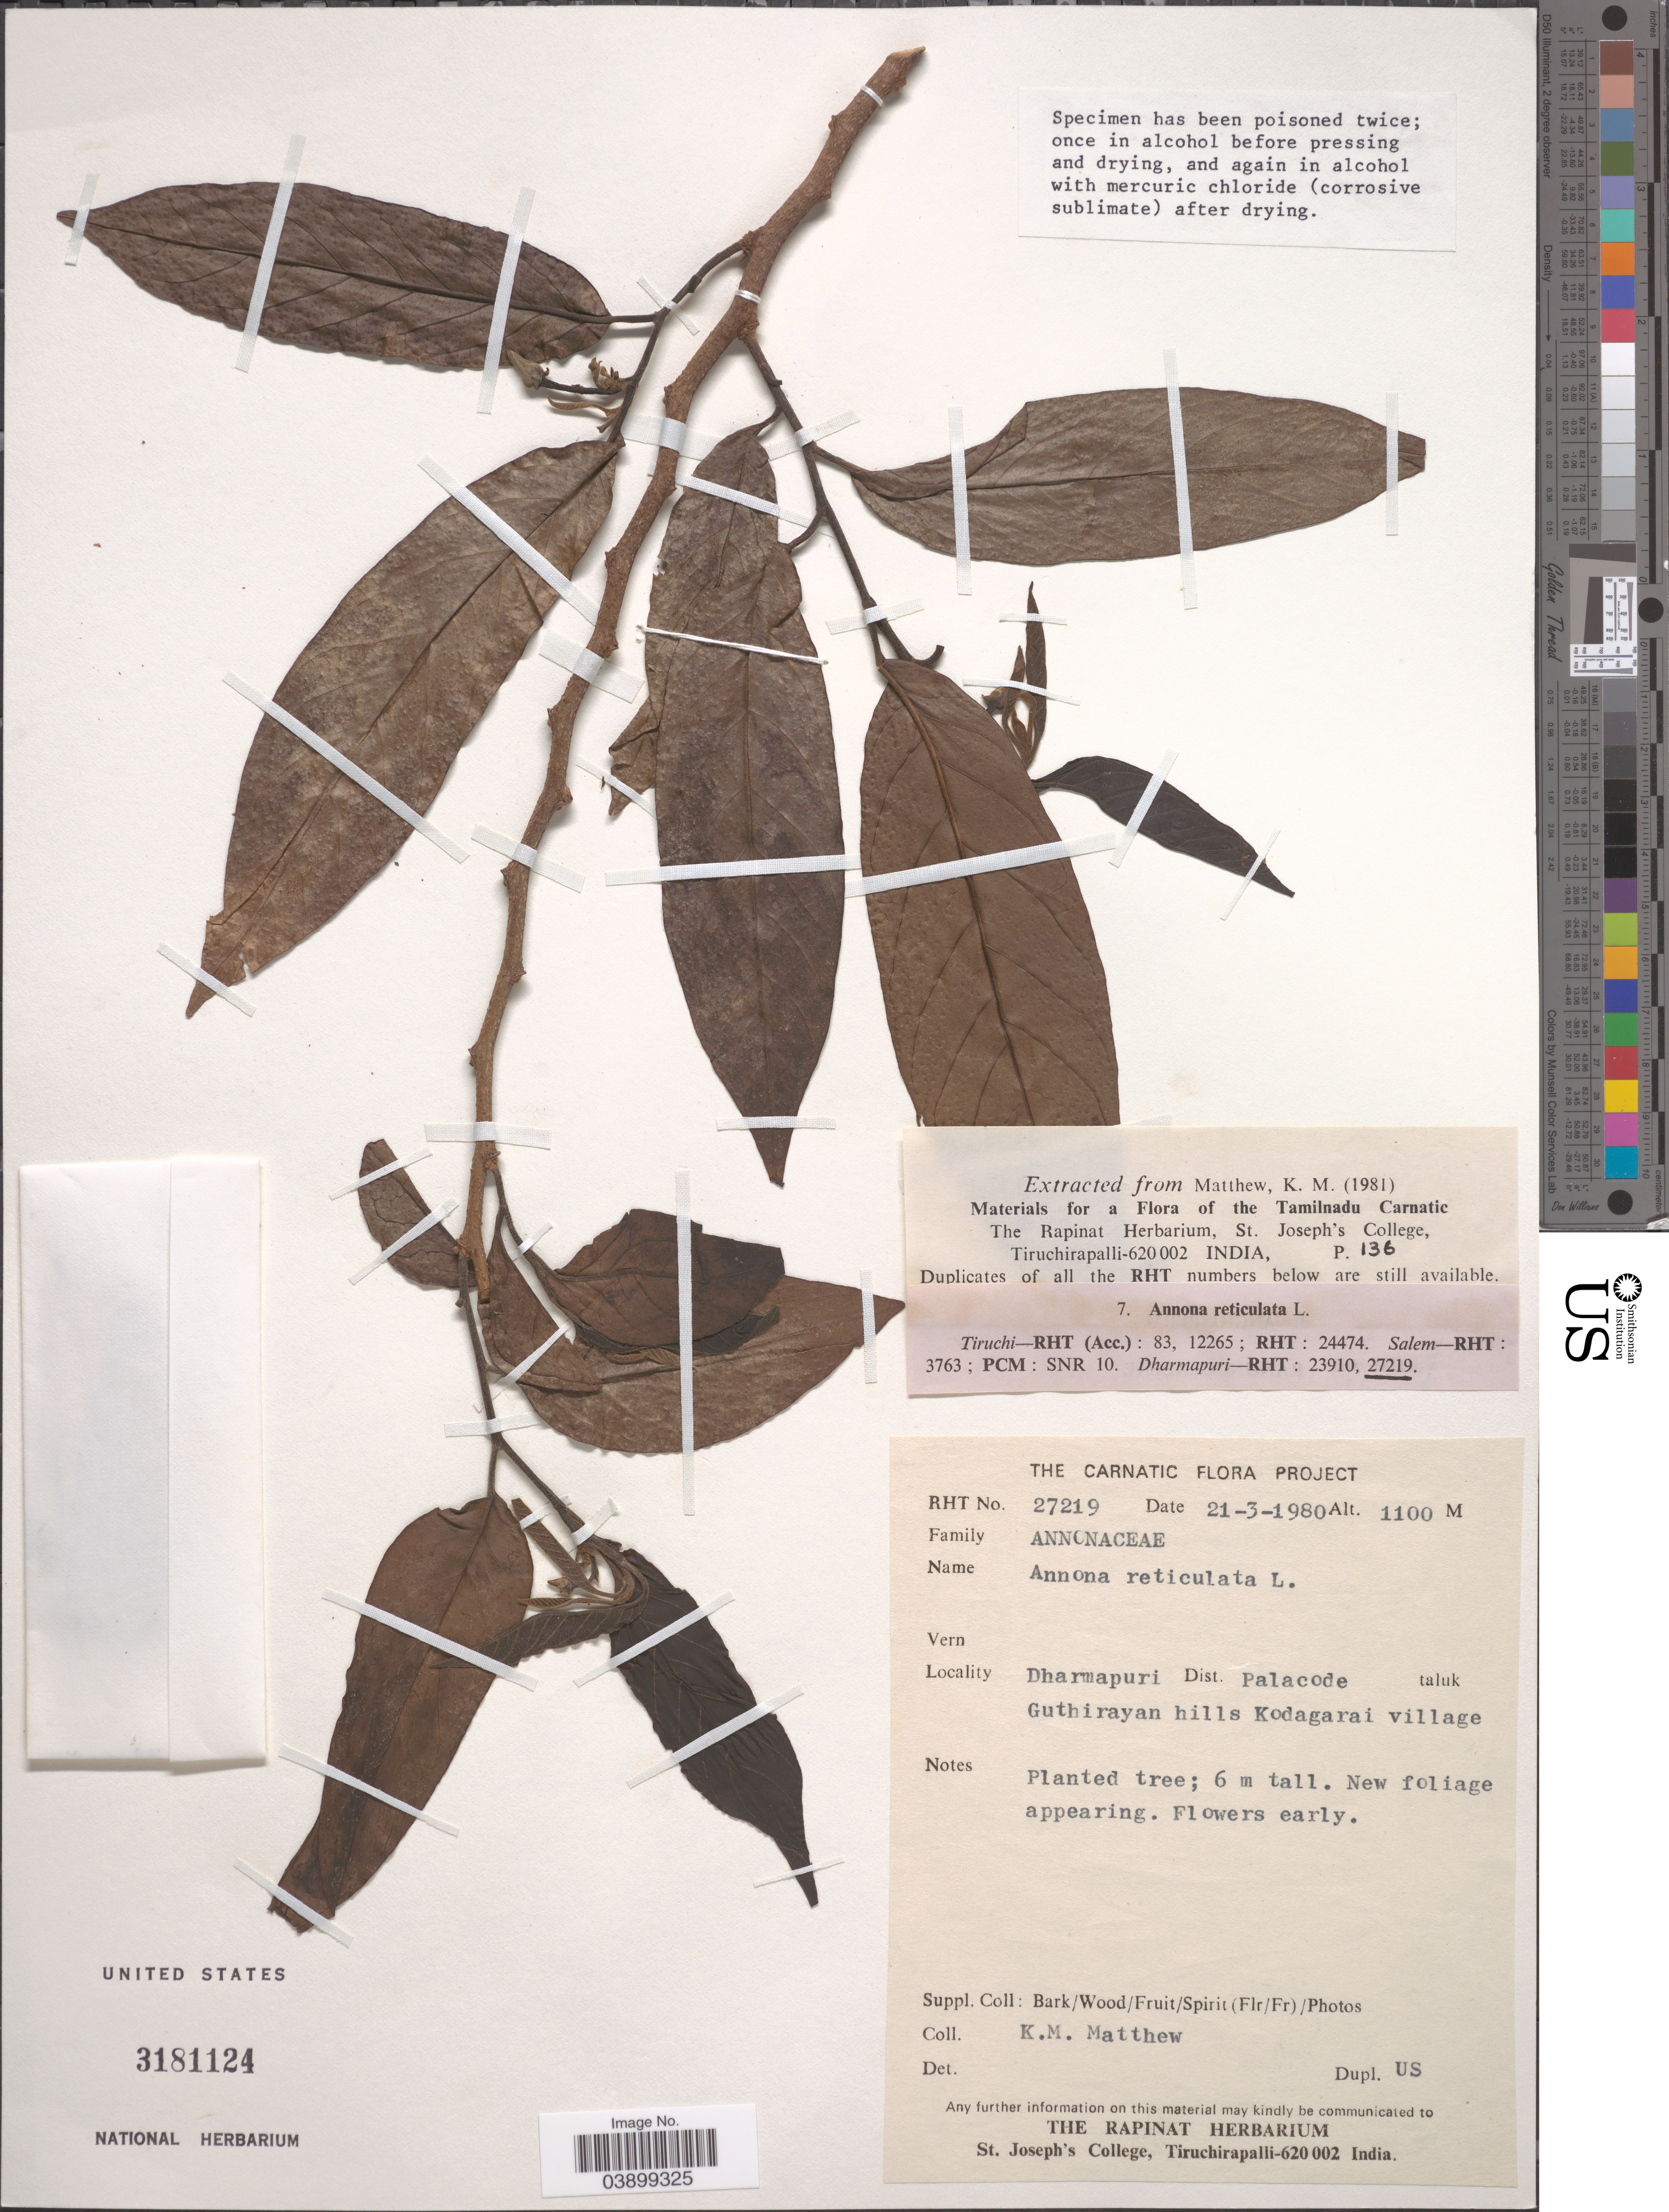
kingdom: Plantae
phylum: Tracheophyta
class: Magnoliopsida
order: Magnoliales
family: Annonaceae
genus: Annona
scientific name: Annona reticulata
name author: L.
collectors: K. M. Matthew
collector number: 27219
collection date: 1980-03-21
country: India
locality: Dharmapuri. Dist. Palacode taluk. Guthirayan hills Kodagarai village.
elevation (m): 1100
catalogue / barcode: US 3181124